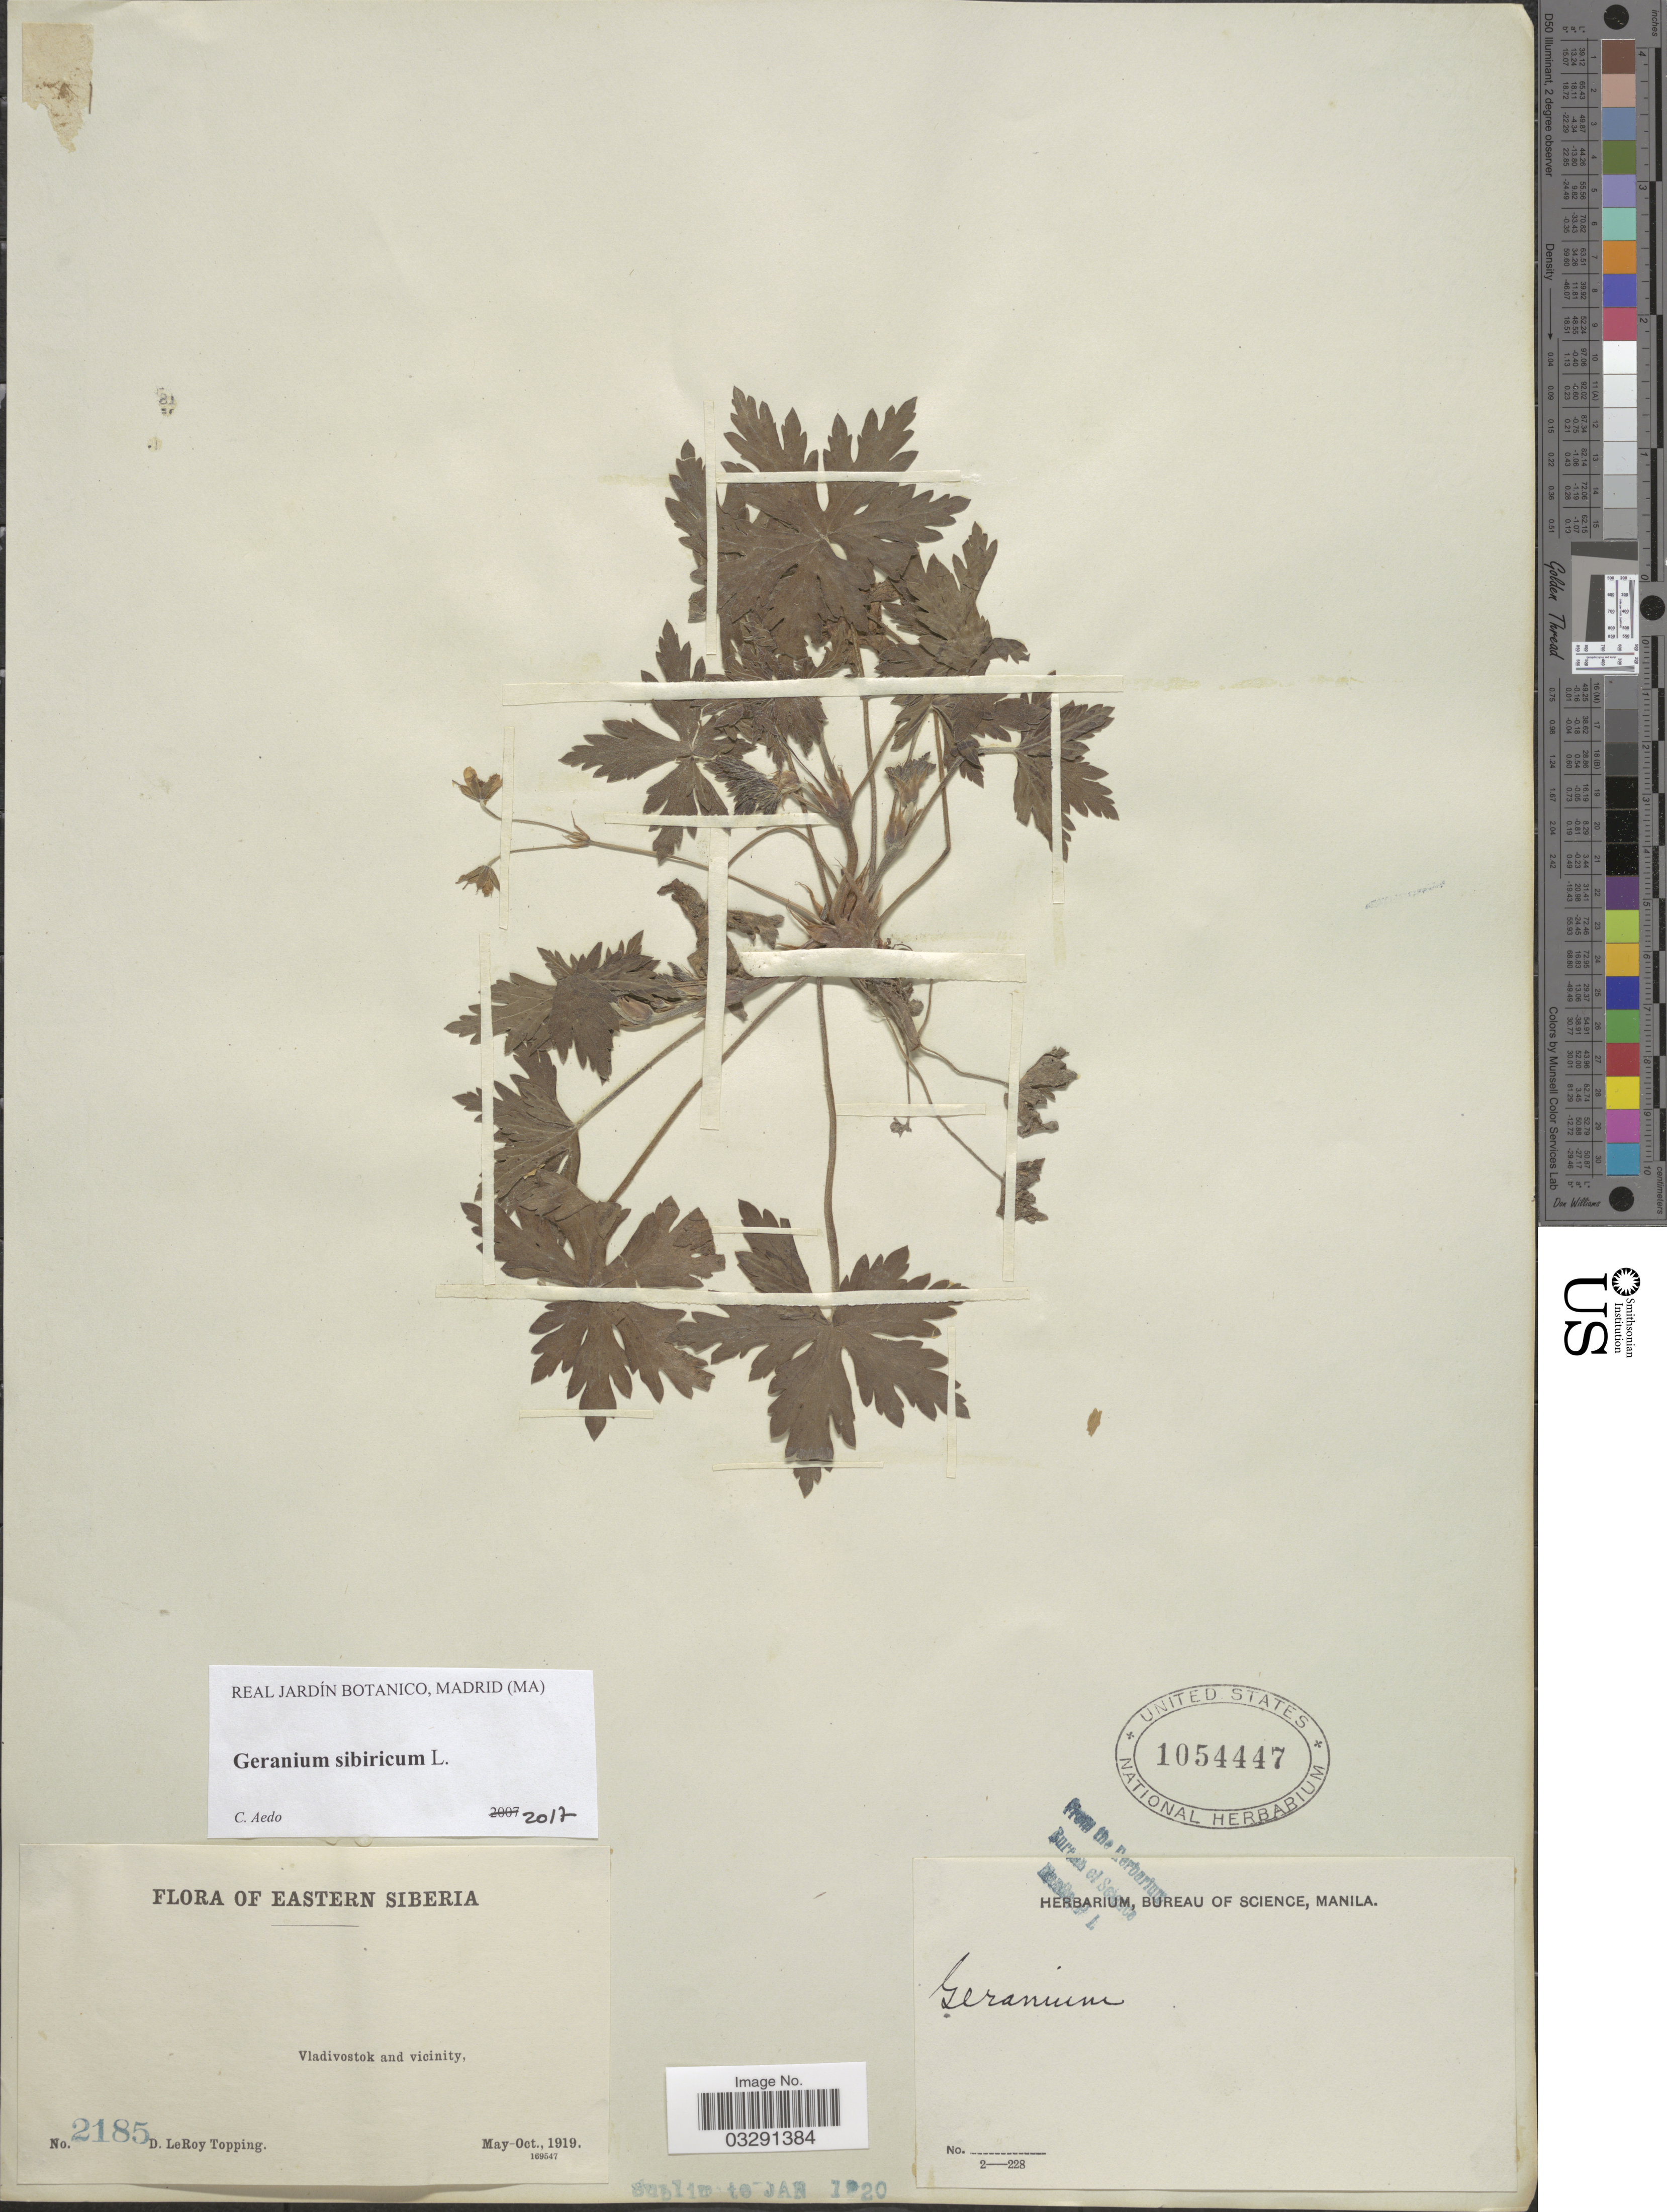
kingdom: Plantae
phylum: Tracheophyta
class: Magnoliopsida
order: Geraniales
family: Geraniaceae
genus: Geranium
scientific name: Geranium sibiricum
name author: L.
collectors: D. L. Topping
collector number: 2185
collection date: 1919-05/1919-10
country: Russian Federation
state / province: Primorsky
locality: Eastern Siberia, Vladivostok and vicinity.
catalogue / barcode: US 1054447